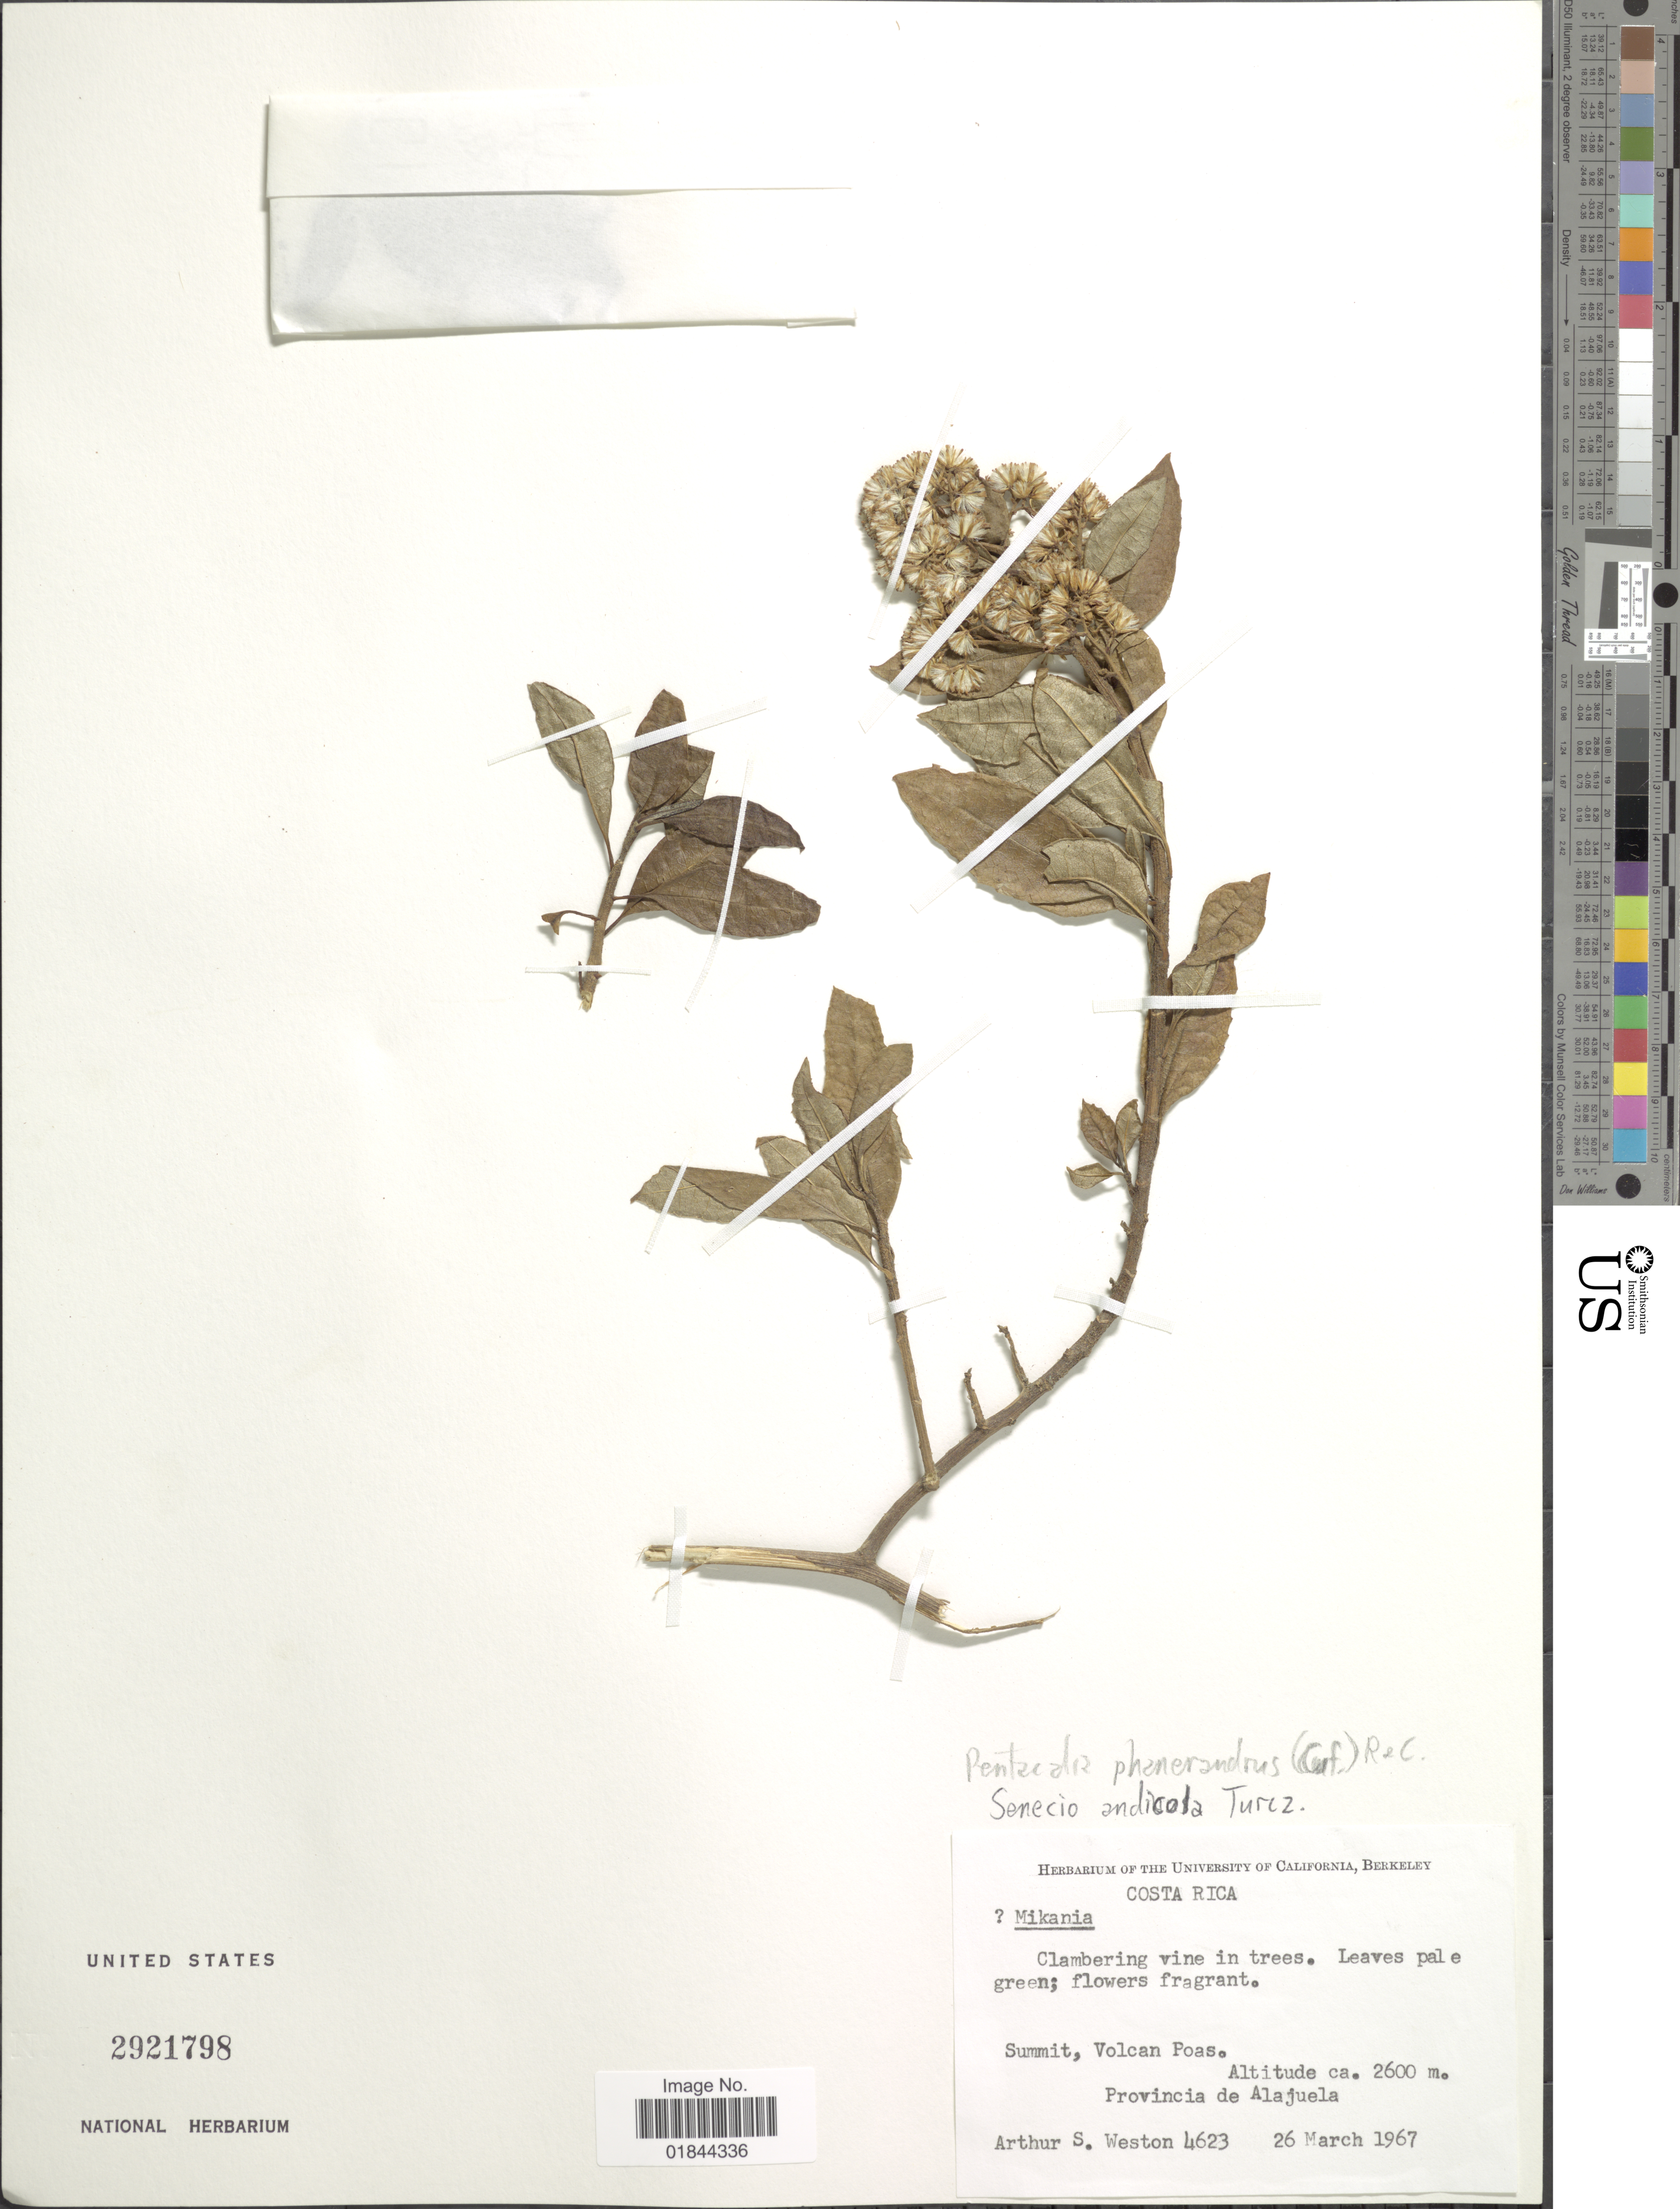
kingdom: Plantae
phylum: Tracheophyta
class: Magnoliopsida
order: Asterales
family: Asteraceae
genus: Pentacalia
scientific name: Pentacalia phanerandra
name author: (Cufod.) H. Rob. & Cuatrec.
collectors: A. Weston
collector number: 4623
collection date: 1967-03-26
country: Costa Rica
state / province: Alajuela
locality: Summit, Volcan Poas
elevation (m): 2600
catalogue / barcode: US 2921798